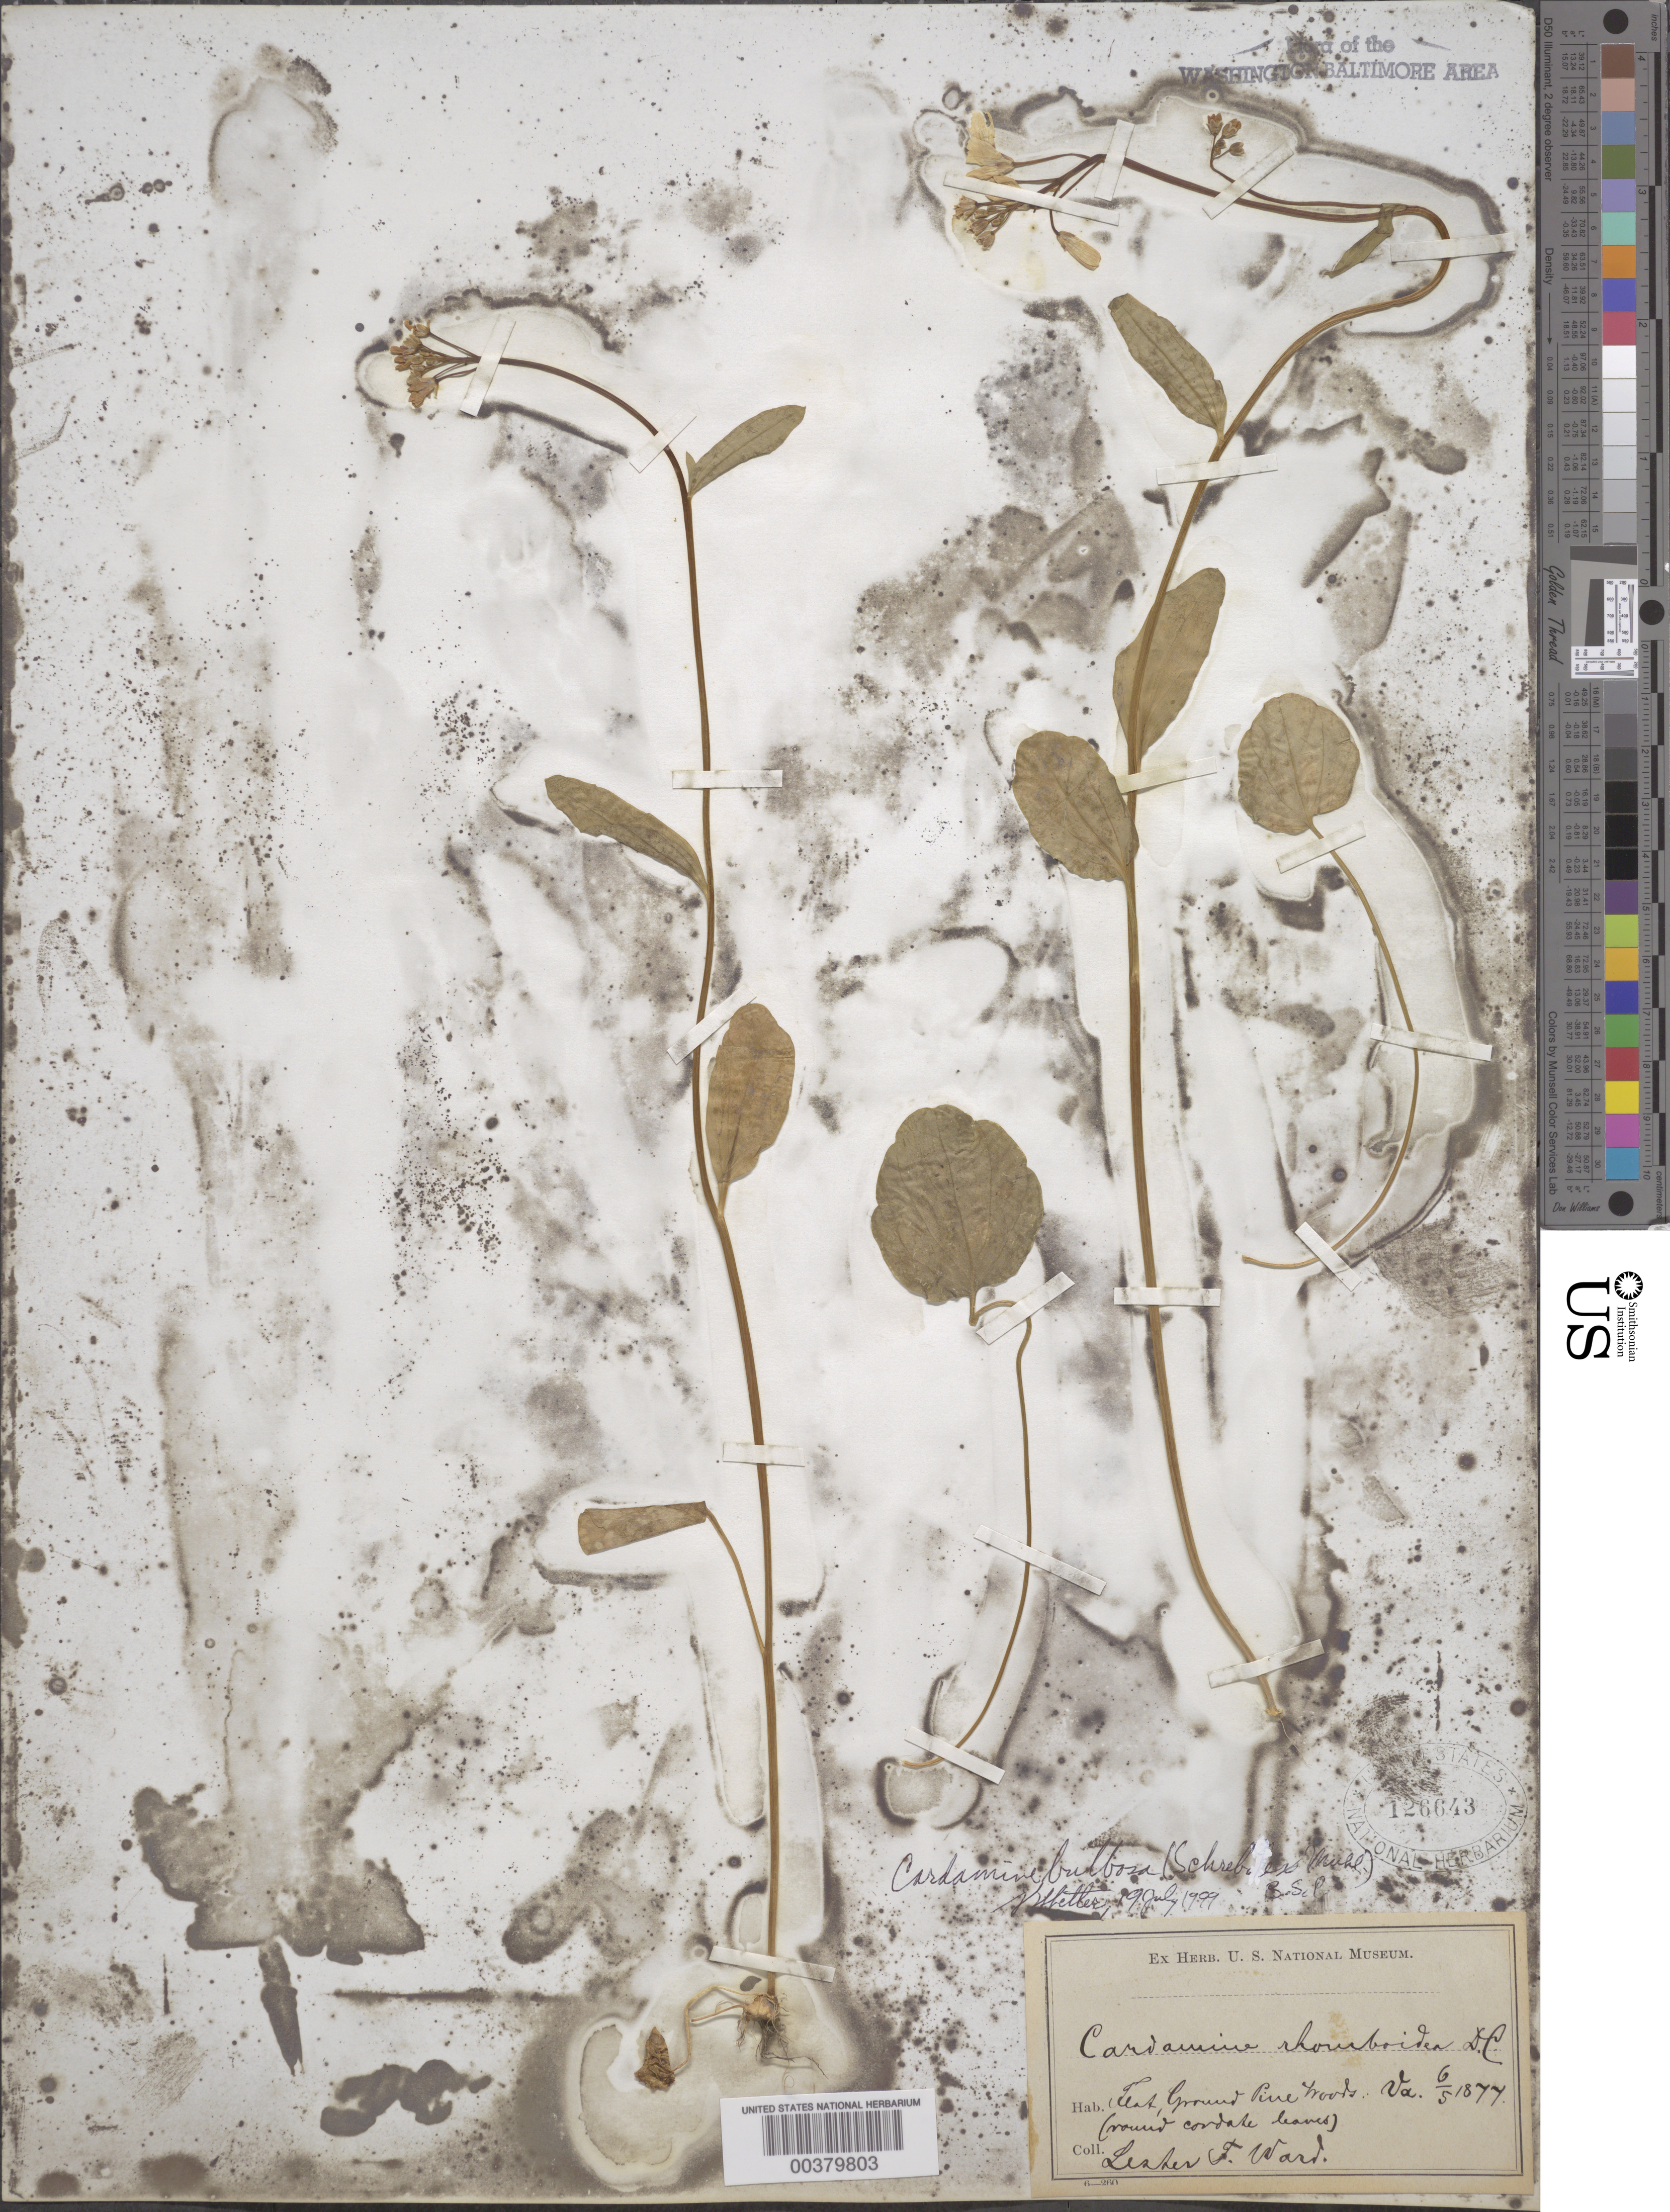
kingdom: Plantae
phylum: Tracheophyta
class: Magnoliopsida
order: Brassicales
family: Brassicaceae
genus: Cardamine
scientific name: Cardamine bulbosa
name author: (Schreb. ex Muhl.) Britton et al.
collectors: L. F. Ward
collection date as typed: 06 May 1877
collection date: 1877-05-06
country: United States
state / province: Virginia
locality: Test ground, pine woods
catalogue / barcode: US 126643